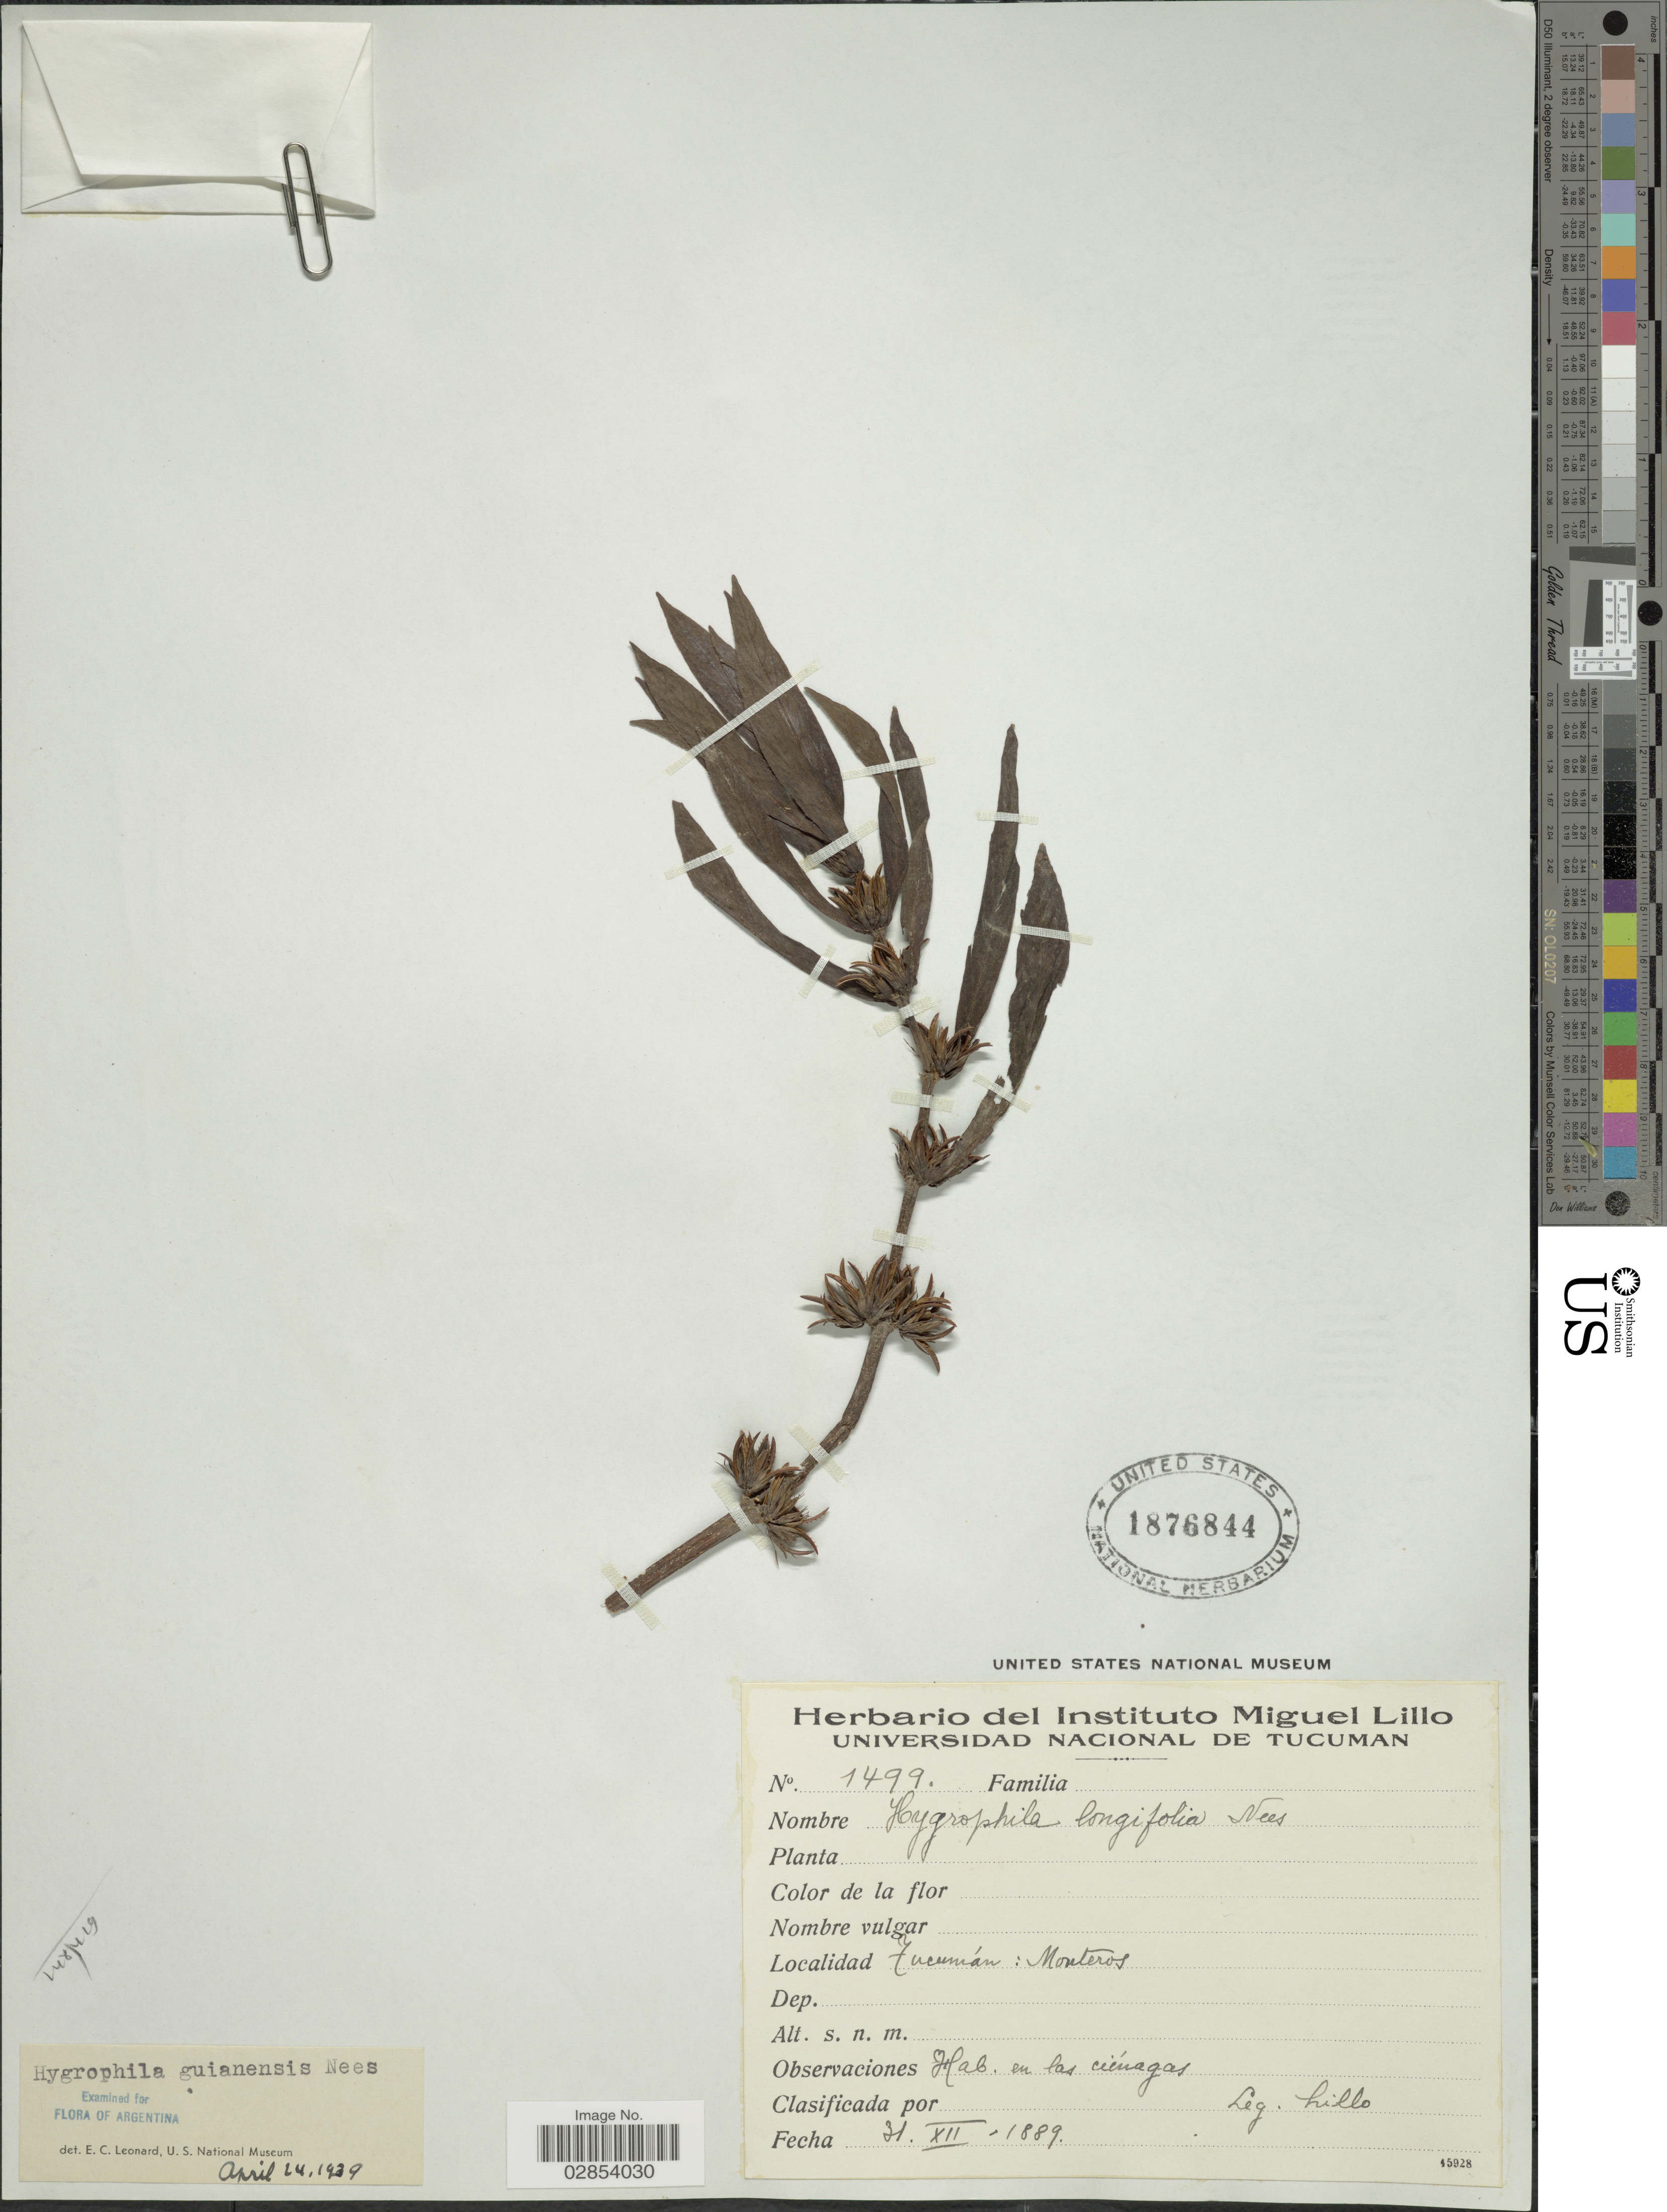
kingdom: Plantae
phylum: Tracheophyta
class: Magnoliopsida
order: Lamiales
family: Acanthaceae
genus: Hygrophila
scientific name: Hygrophila costata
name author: Nees & T. Nees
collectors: M. Lillo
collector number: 1499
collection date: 1889-12-31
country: Argentina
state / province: Tucuman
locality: Monteros.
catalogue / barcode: US 1876844